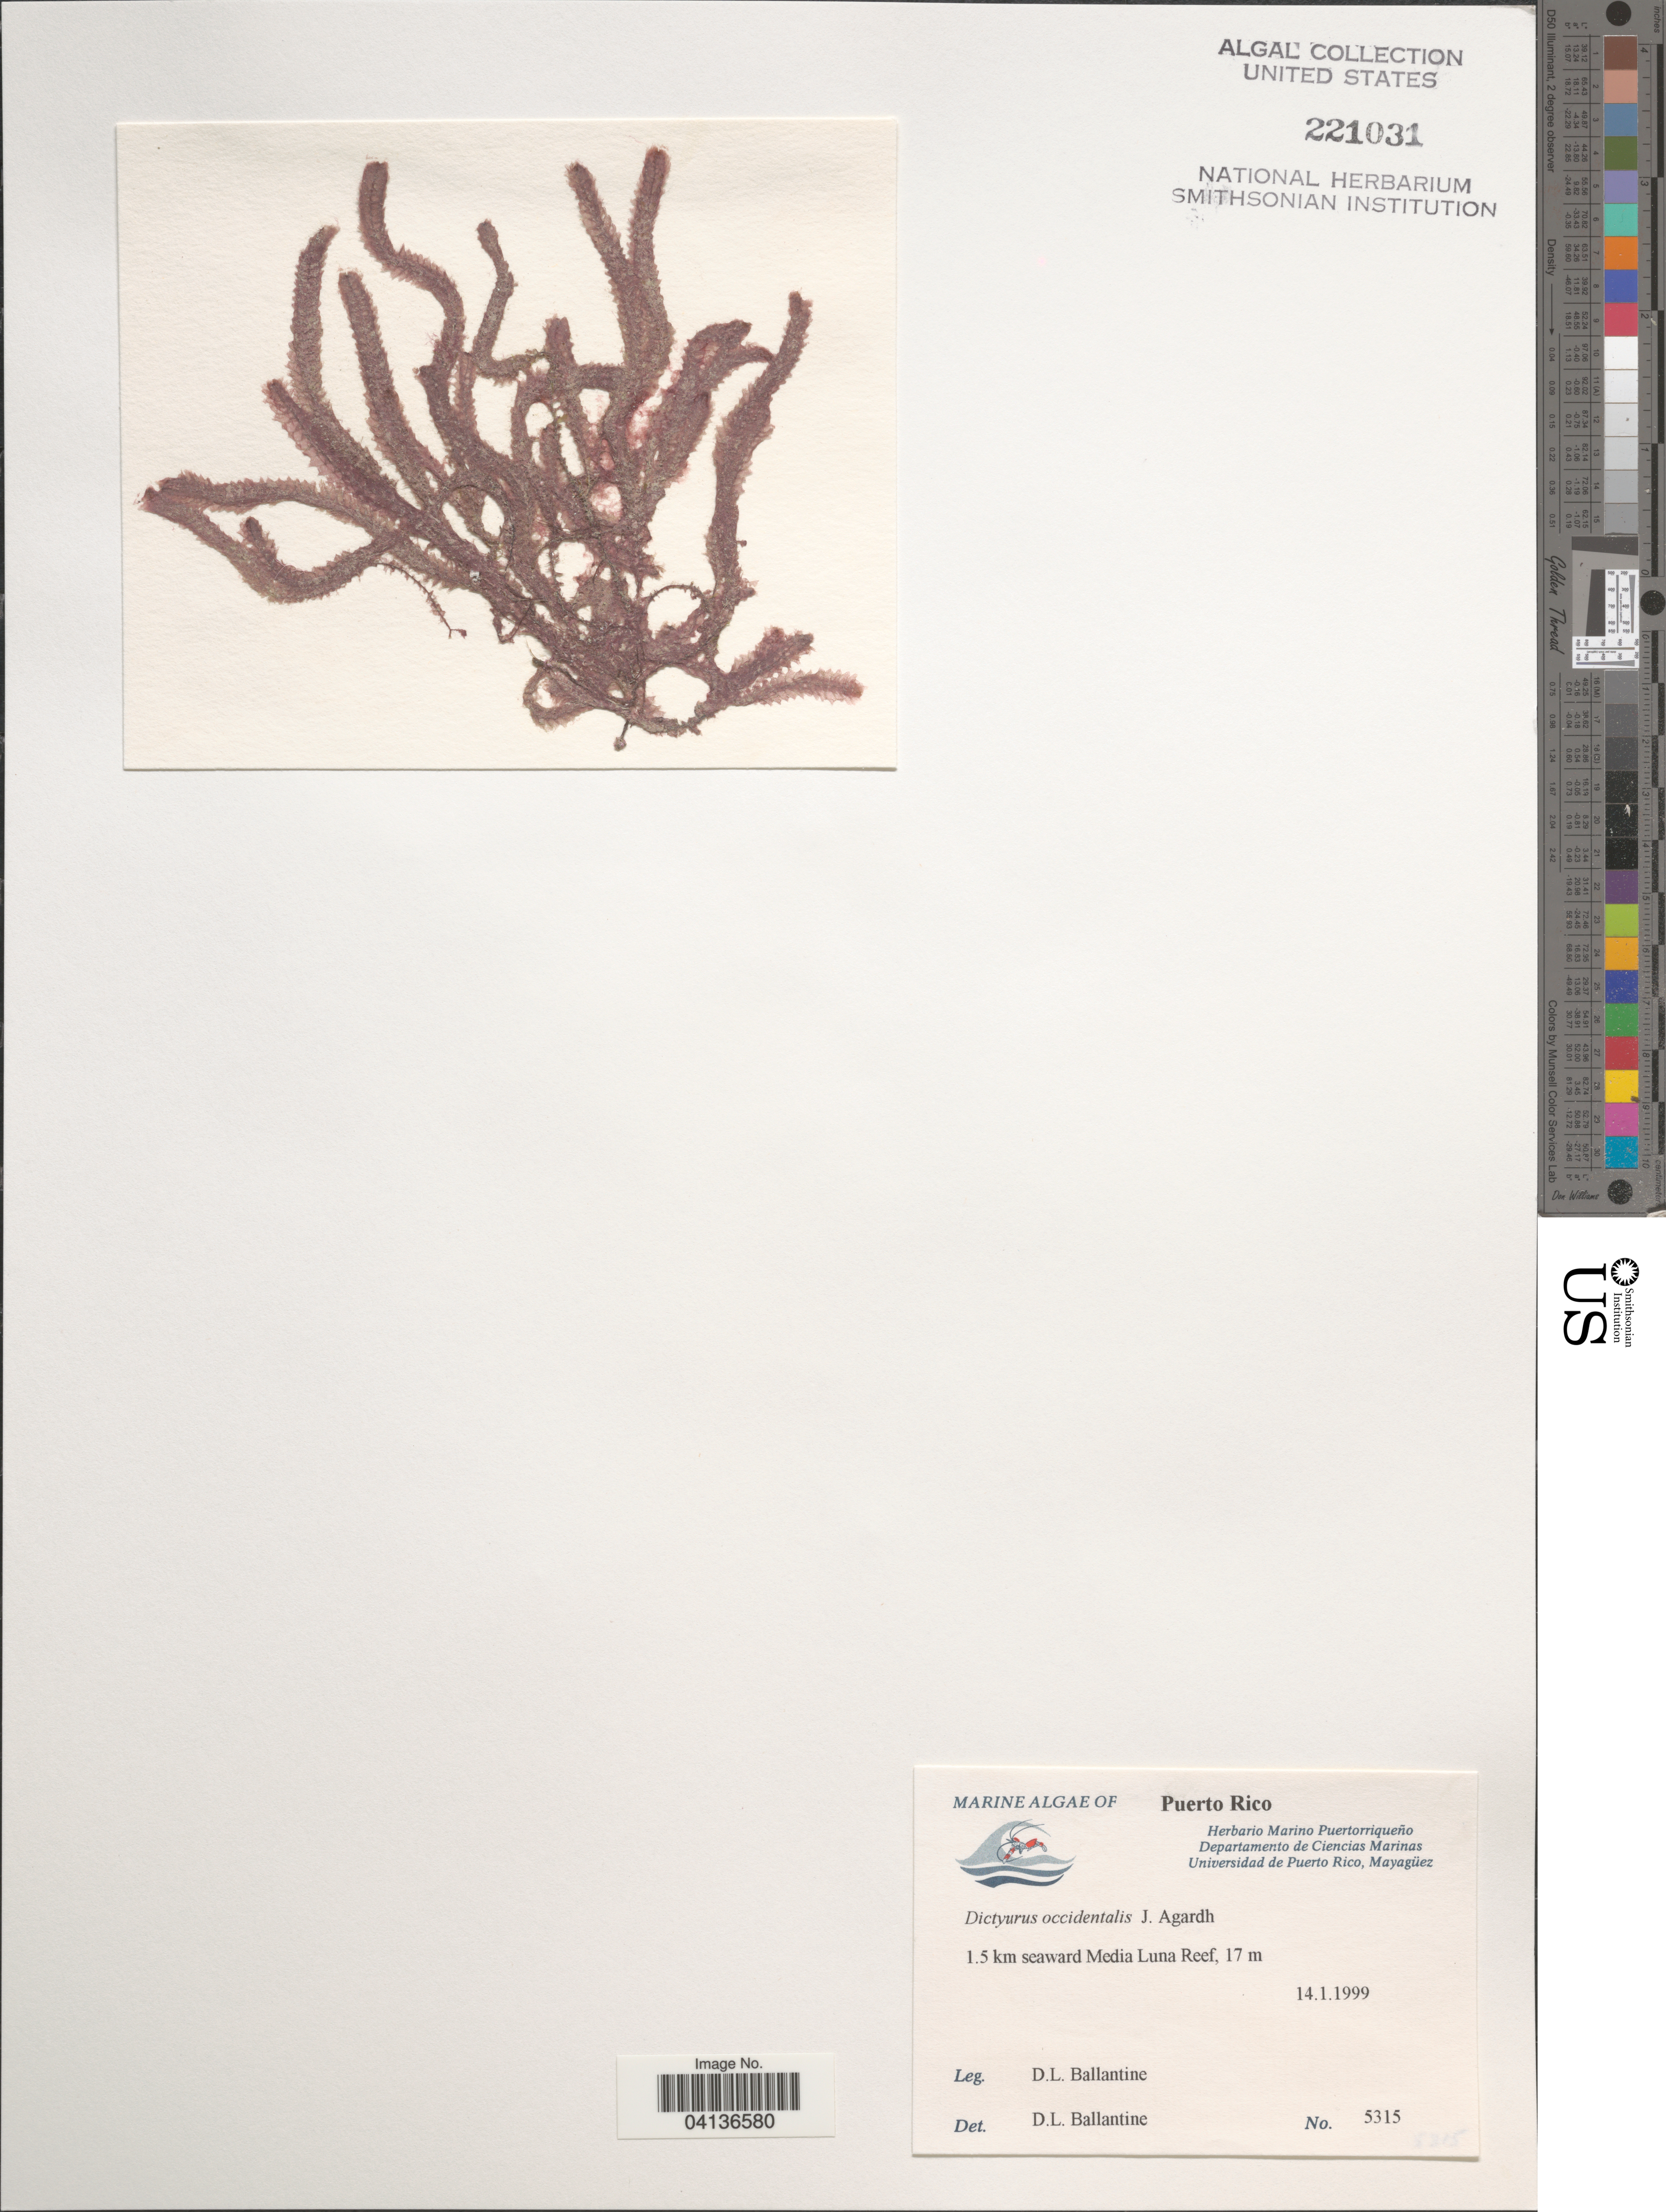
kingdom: Plantae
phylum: Rhodophyta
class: Florideophyceae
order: Ceramiales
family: Dasyaceae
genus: Dictyurus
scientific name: Dictyurus occidentalis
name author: J. Agardh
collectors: D.L. Ballantine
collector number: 5315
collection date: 1999-01-14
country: Puerto Rico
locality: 1.5 km seaward Media Luna Reef.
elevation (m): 17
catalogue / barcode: US 221031